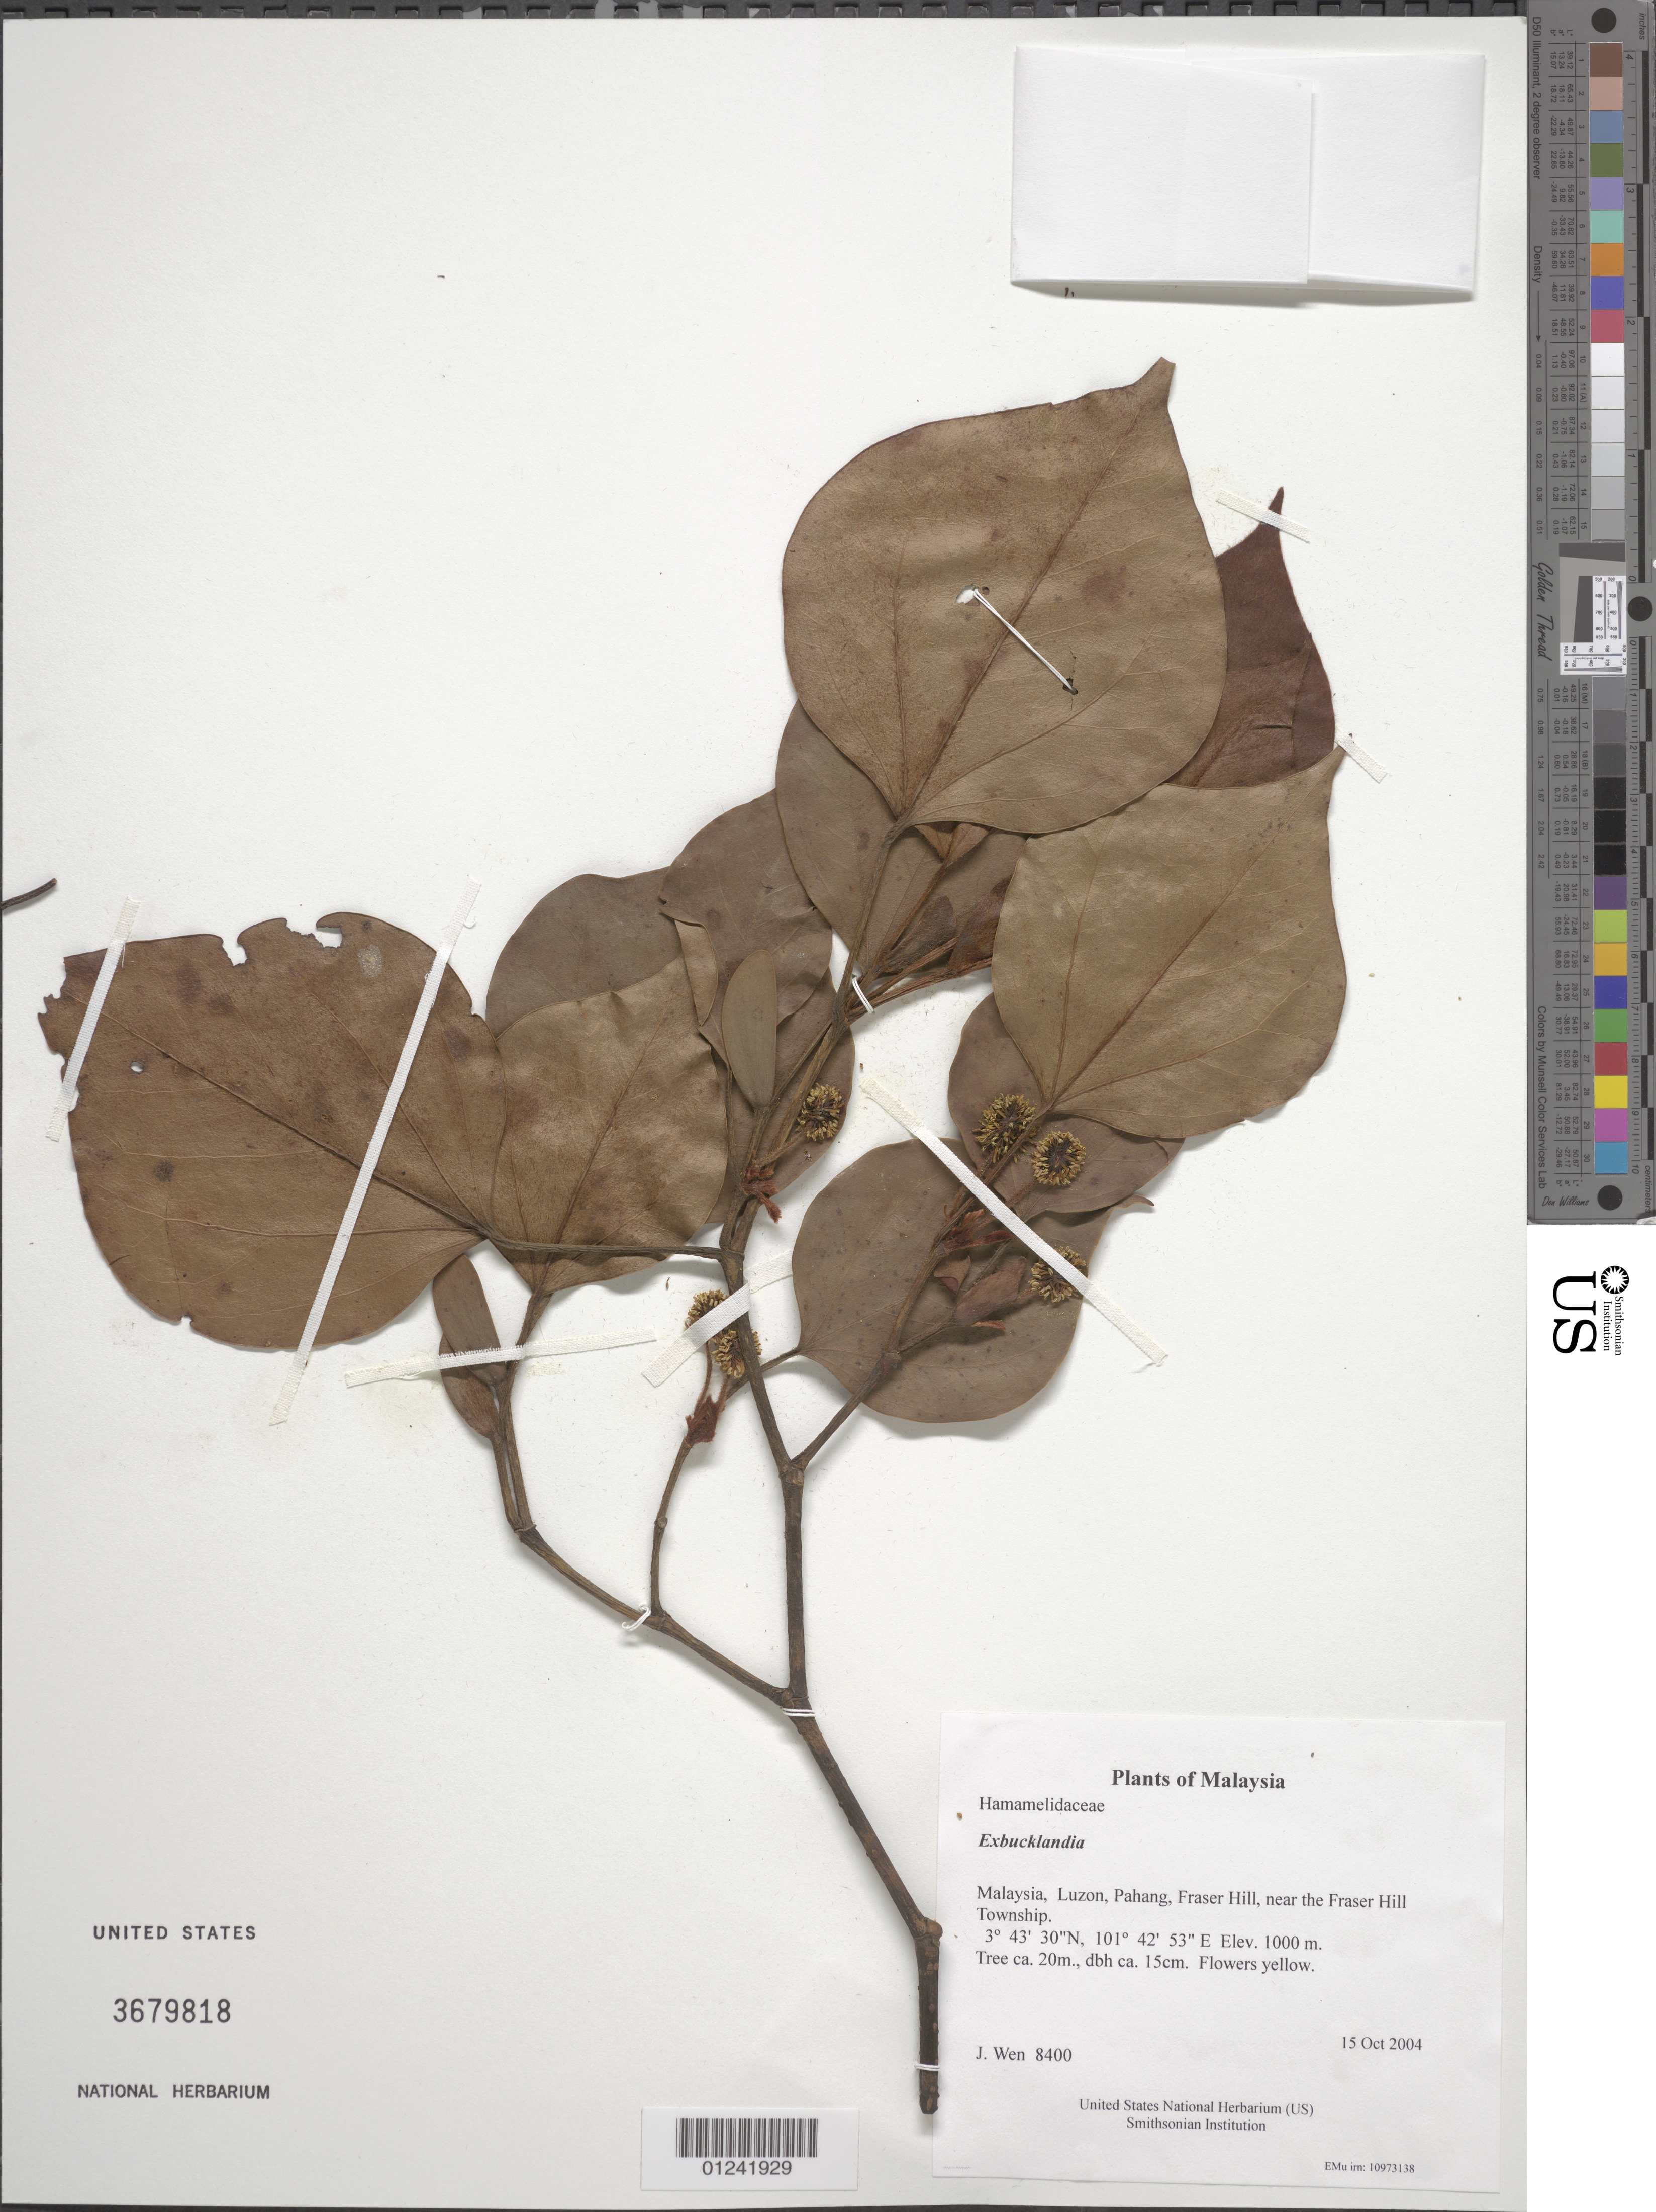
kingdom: Plantae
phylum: Tracheophyta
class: Magnoliopsida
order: Saxifragales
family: Hamamelidaceae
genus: Exbucklandia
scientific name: Exbucklandia sp.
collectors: J. Wen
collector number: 8400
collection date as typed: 15 Oct 2004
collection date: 2004-10-15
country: Malaysia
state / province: Pahang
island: Luzon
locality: Fraser Hill, near the Fraser Hill Township.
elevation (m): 1000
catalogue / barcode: US 3679818